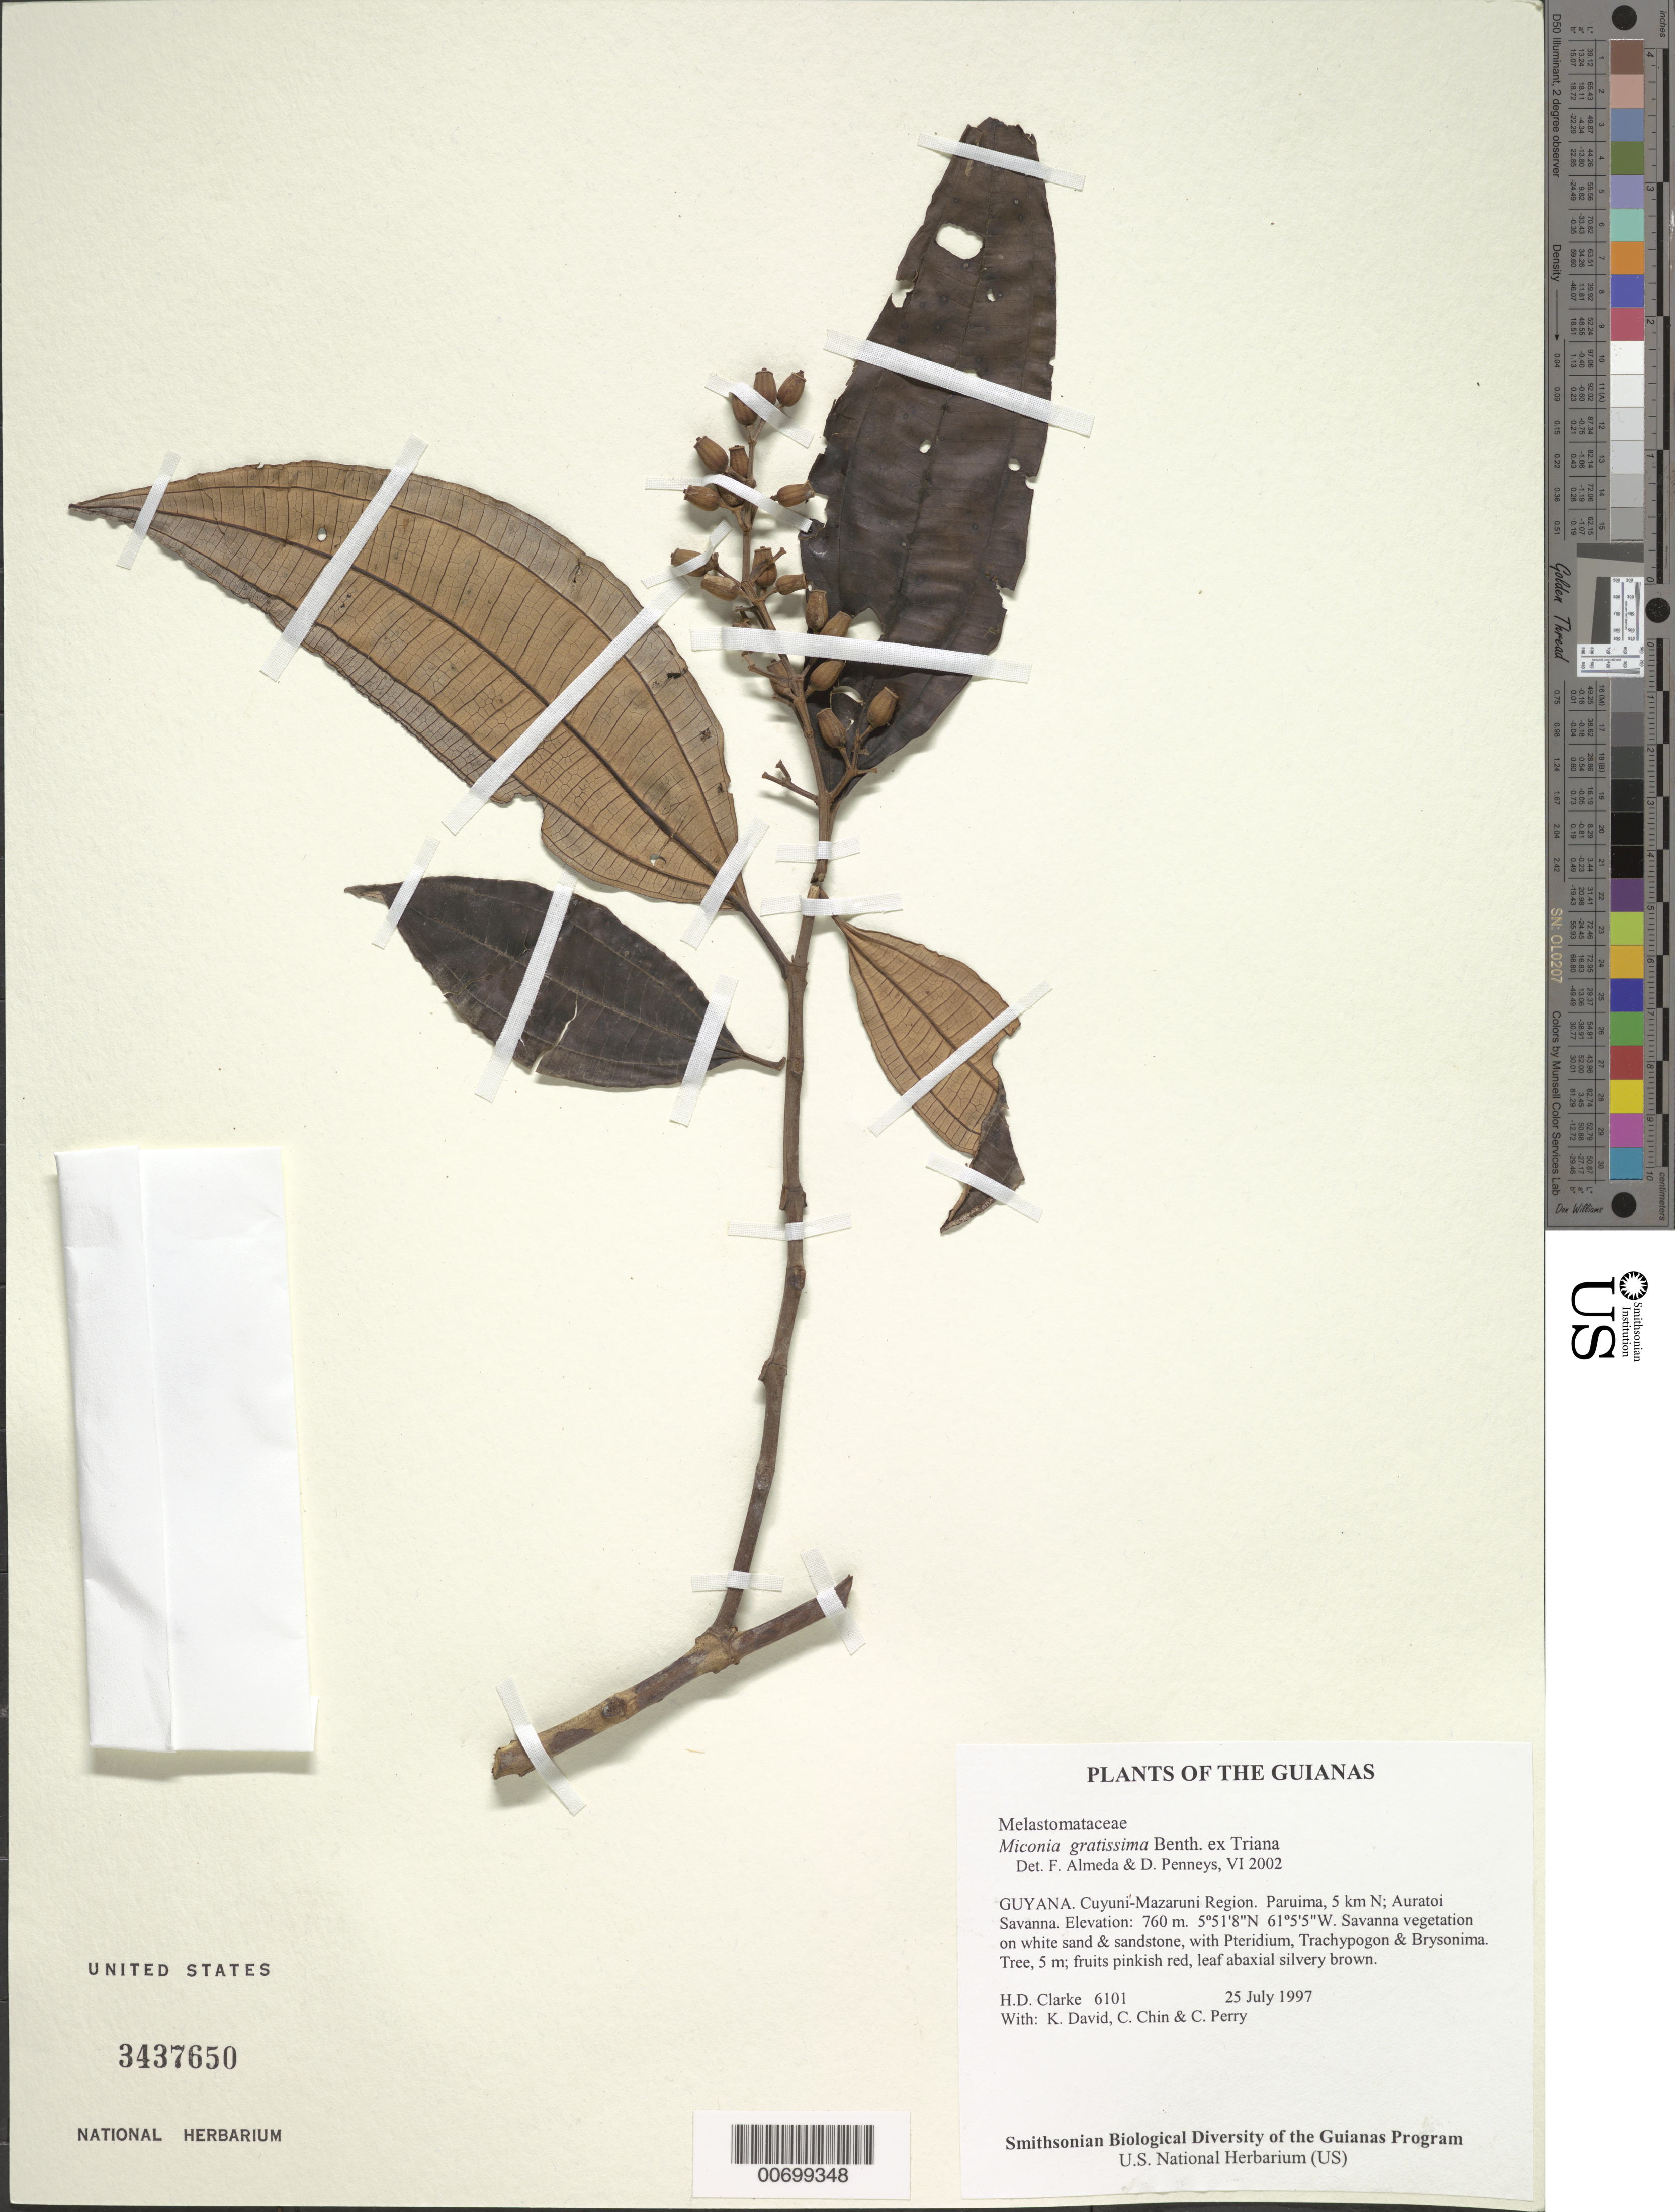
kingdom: Plantae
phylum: Tracheophyta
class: Magnoliopsida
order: Myrtales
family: Melastomataceae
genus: Miconia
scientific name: Miconia gratissima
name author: Benth. ex Triana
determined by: Almeda, F.; Penneys, D. S.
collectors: H. D. Clarke, K. David, C. Chin & C. Perry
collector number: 6101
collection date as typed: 25 July 1997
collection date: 1997-07-25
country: Guyana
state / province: Cuyuni-Mazaruni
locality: Paruima, 5 km N; Auratoi Savanna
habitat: Savanna vegetation on white sand & sandstone, with Pteridium, Trachypogon & Brysonima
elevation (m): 760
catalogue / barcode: US 3437650